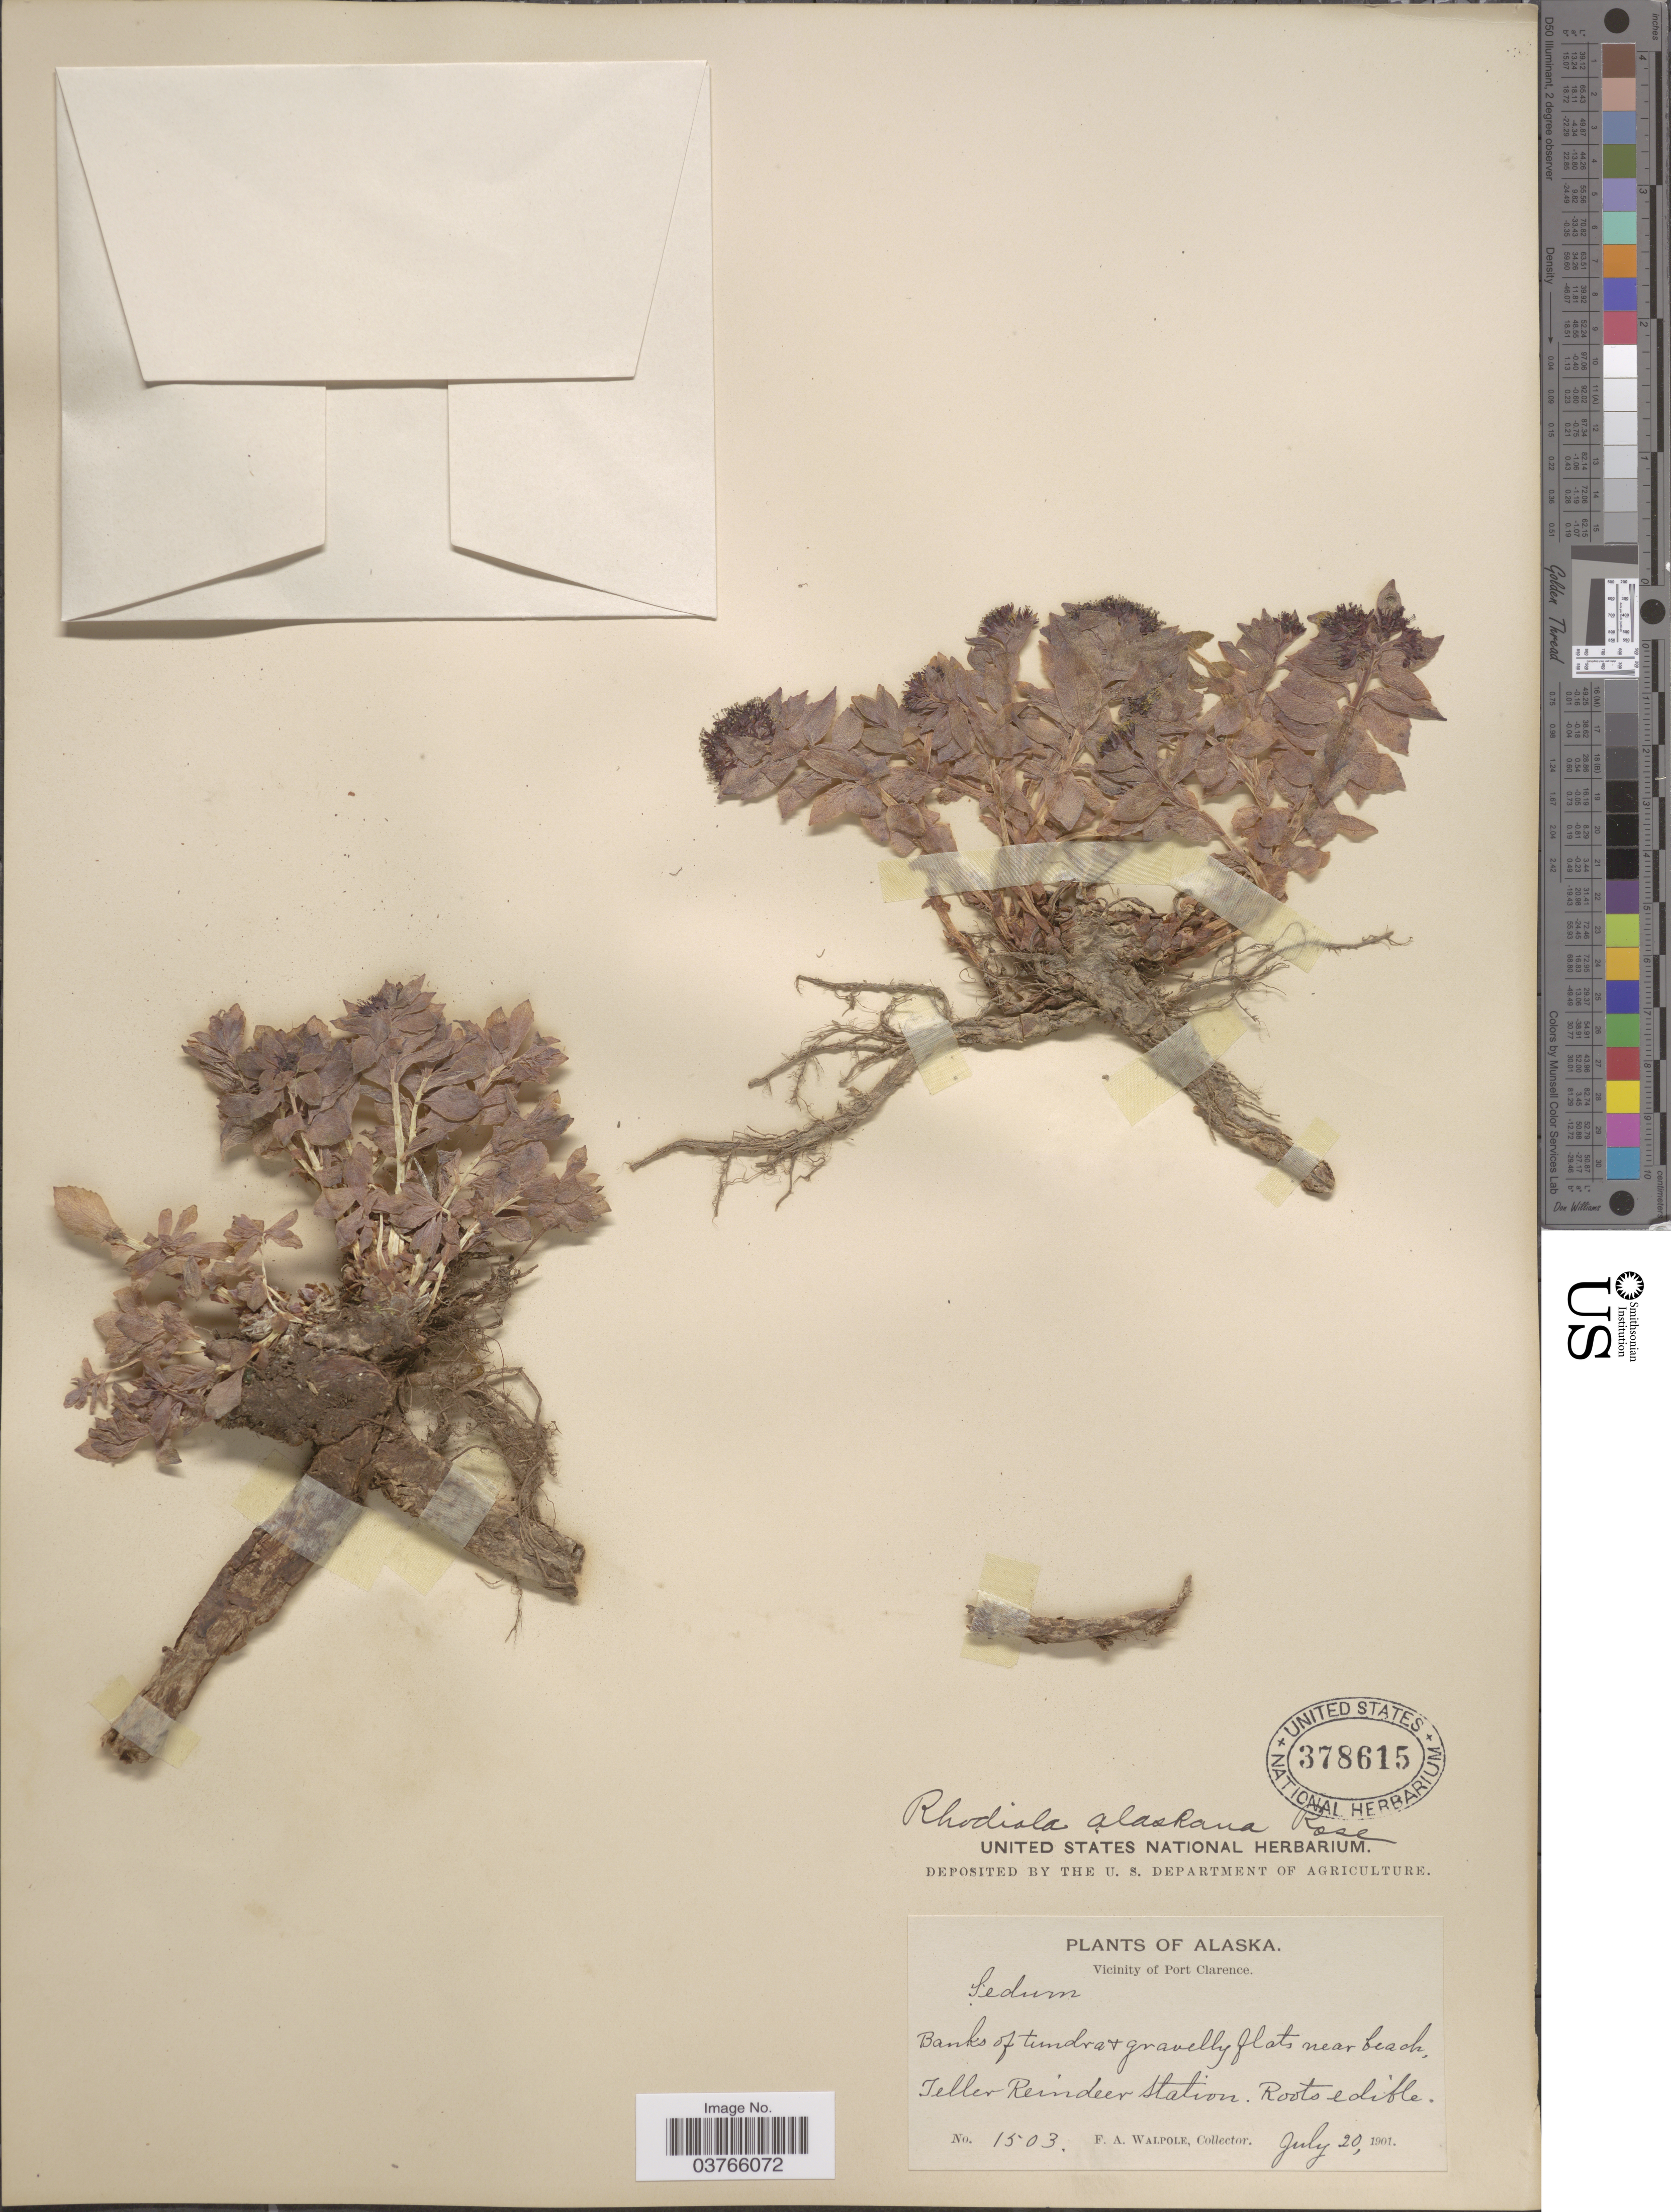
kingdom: Plantae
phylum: Tracheophyta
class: Magnoliopsida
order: Saxifragales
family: Crassulaceae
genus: Rhodiola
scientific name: Rhodiola integrifolia subsp. integrifolia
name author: Raf.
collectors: F. Walpole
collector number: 1503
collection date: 1901-07-20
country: United States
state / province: Alaska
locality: Vicinity of Port Clarence. Banks of tundra gravelly flat near beach, Teller Reindeer station.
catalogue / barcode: US 378615